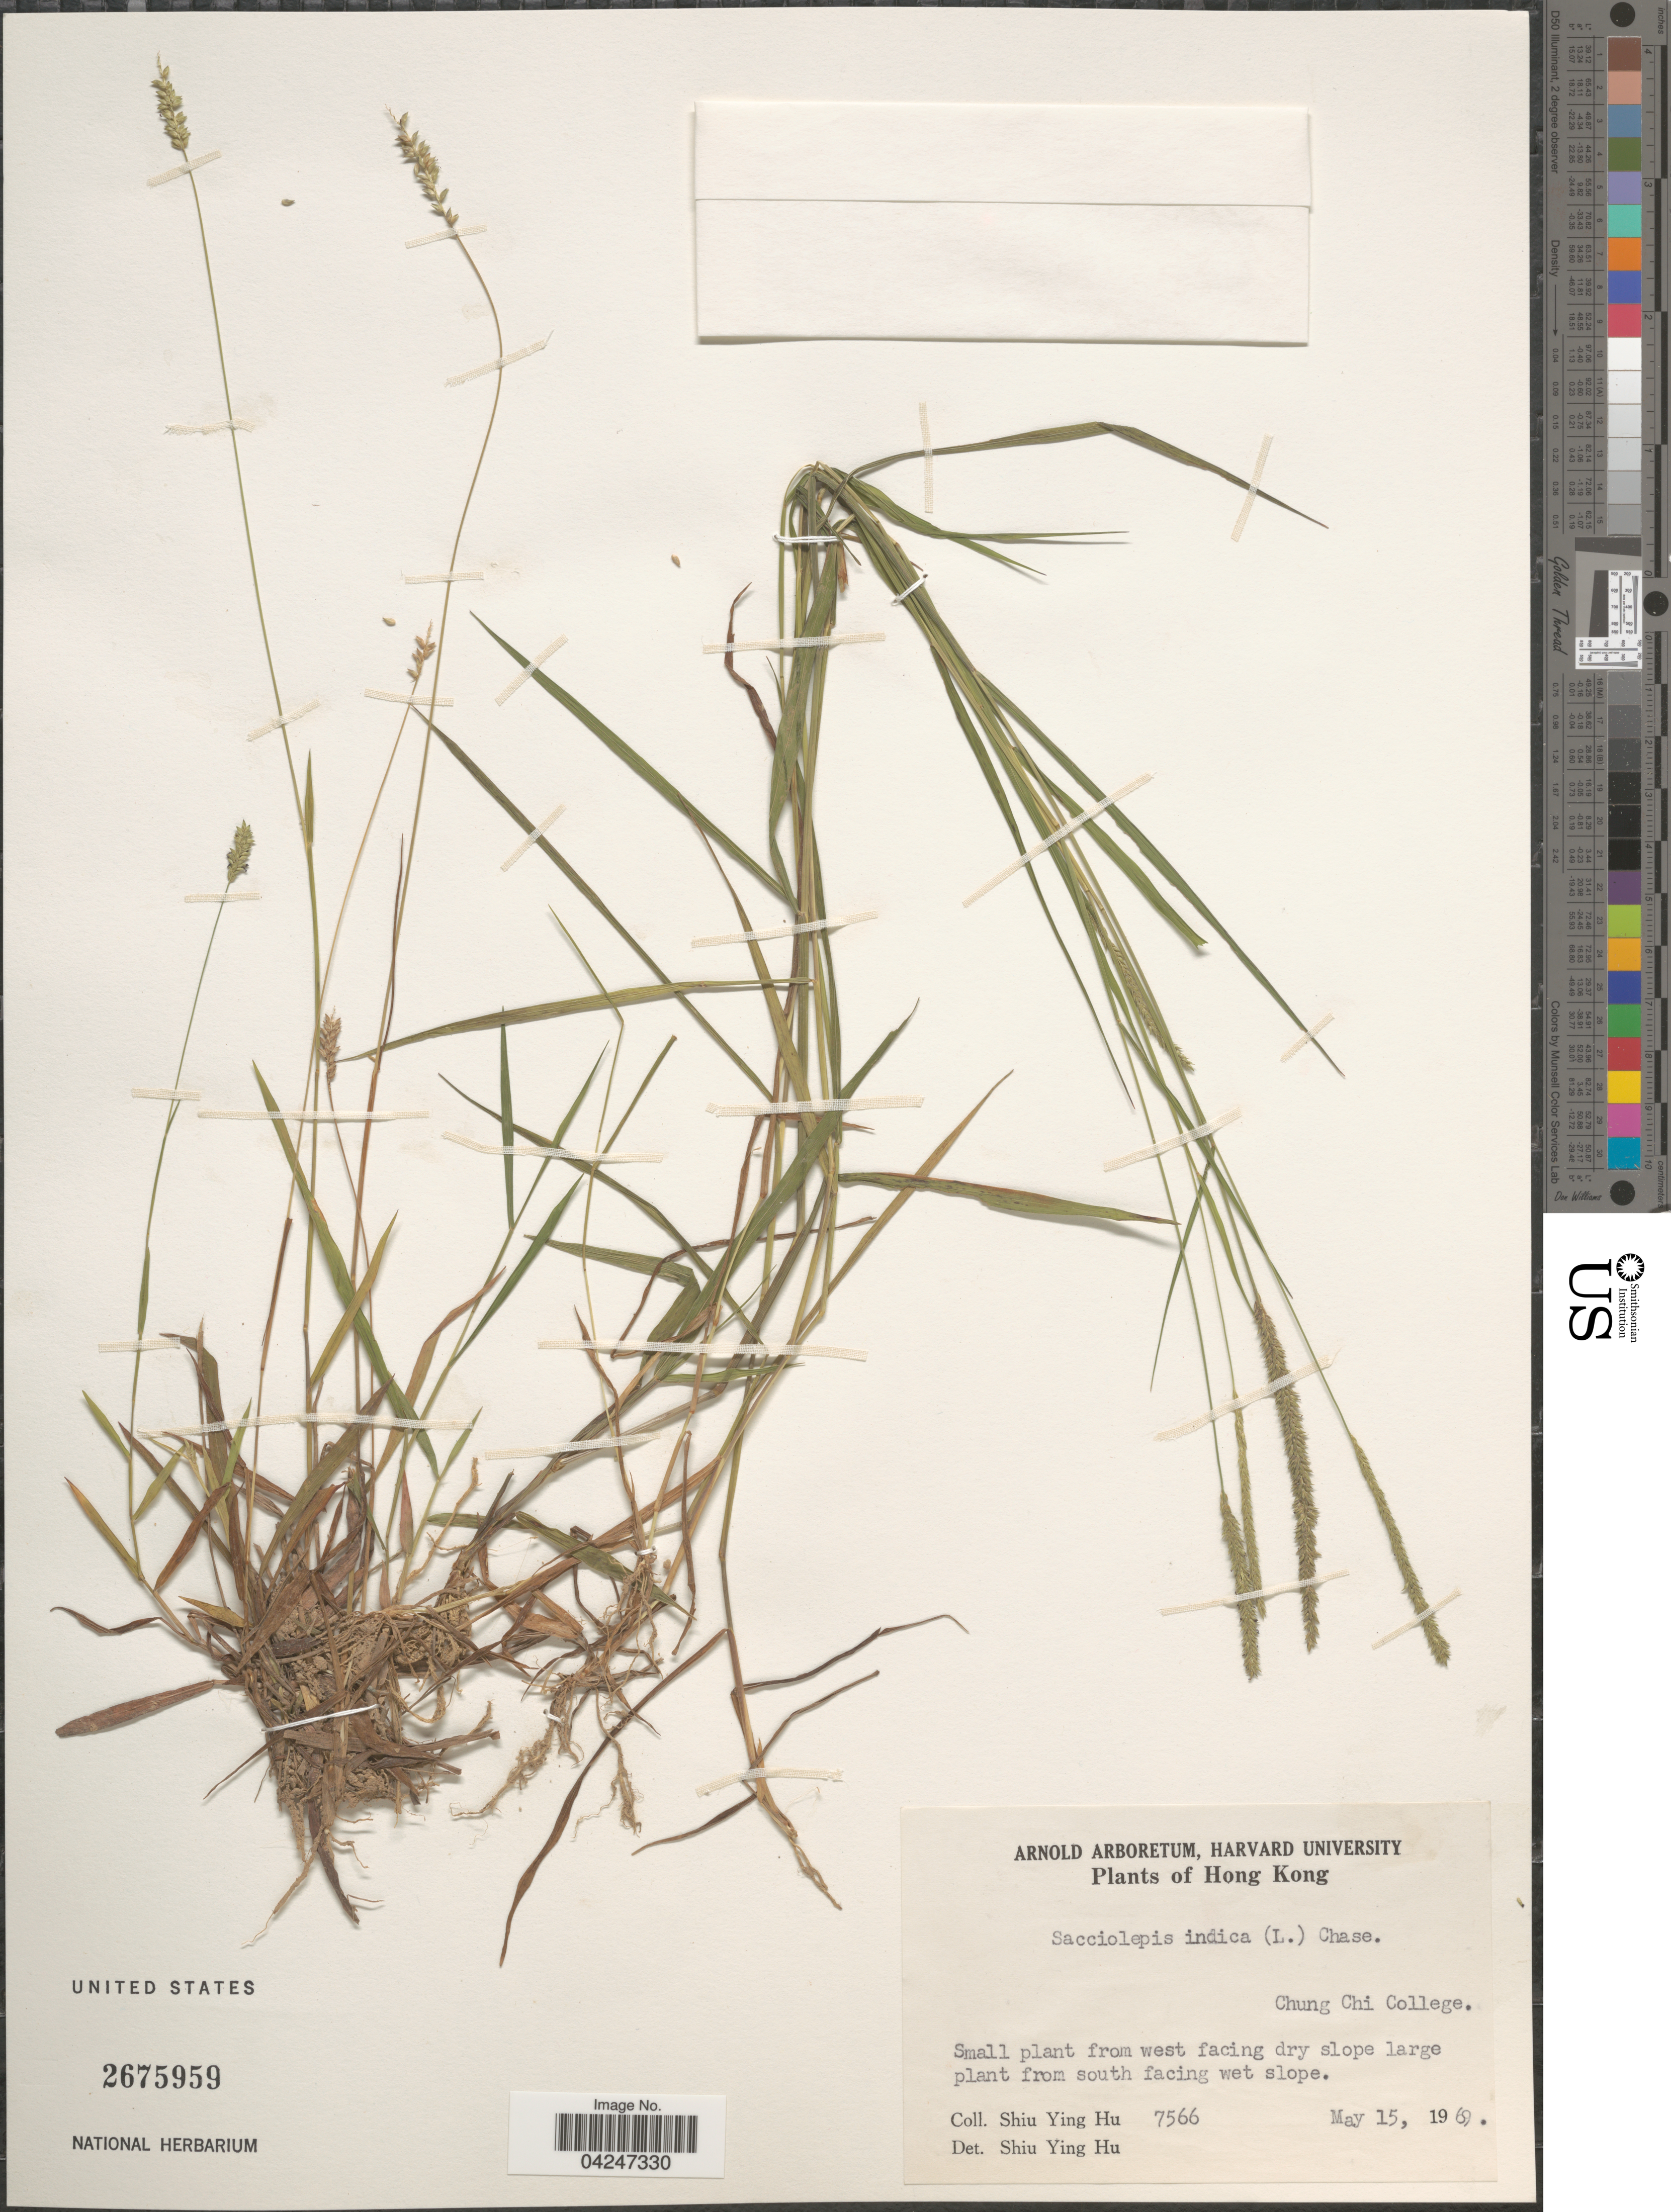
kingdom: Plantae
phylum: Tracheophyta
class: Liliopsida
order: Poales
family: Poaceae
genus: Sacciolepis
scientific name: Sacciolepis indica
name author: (L.) Chase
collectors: S. Y. Hu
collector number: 7566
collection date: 1969-05-15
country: China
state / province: Hong Kong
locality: Chung Chi College.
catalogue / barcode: US 2675959